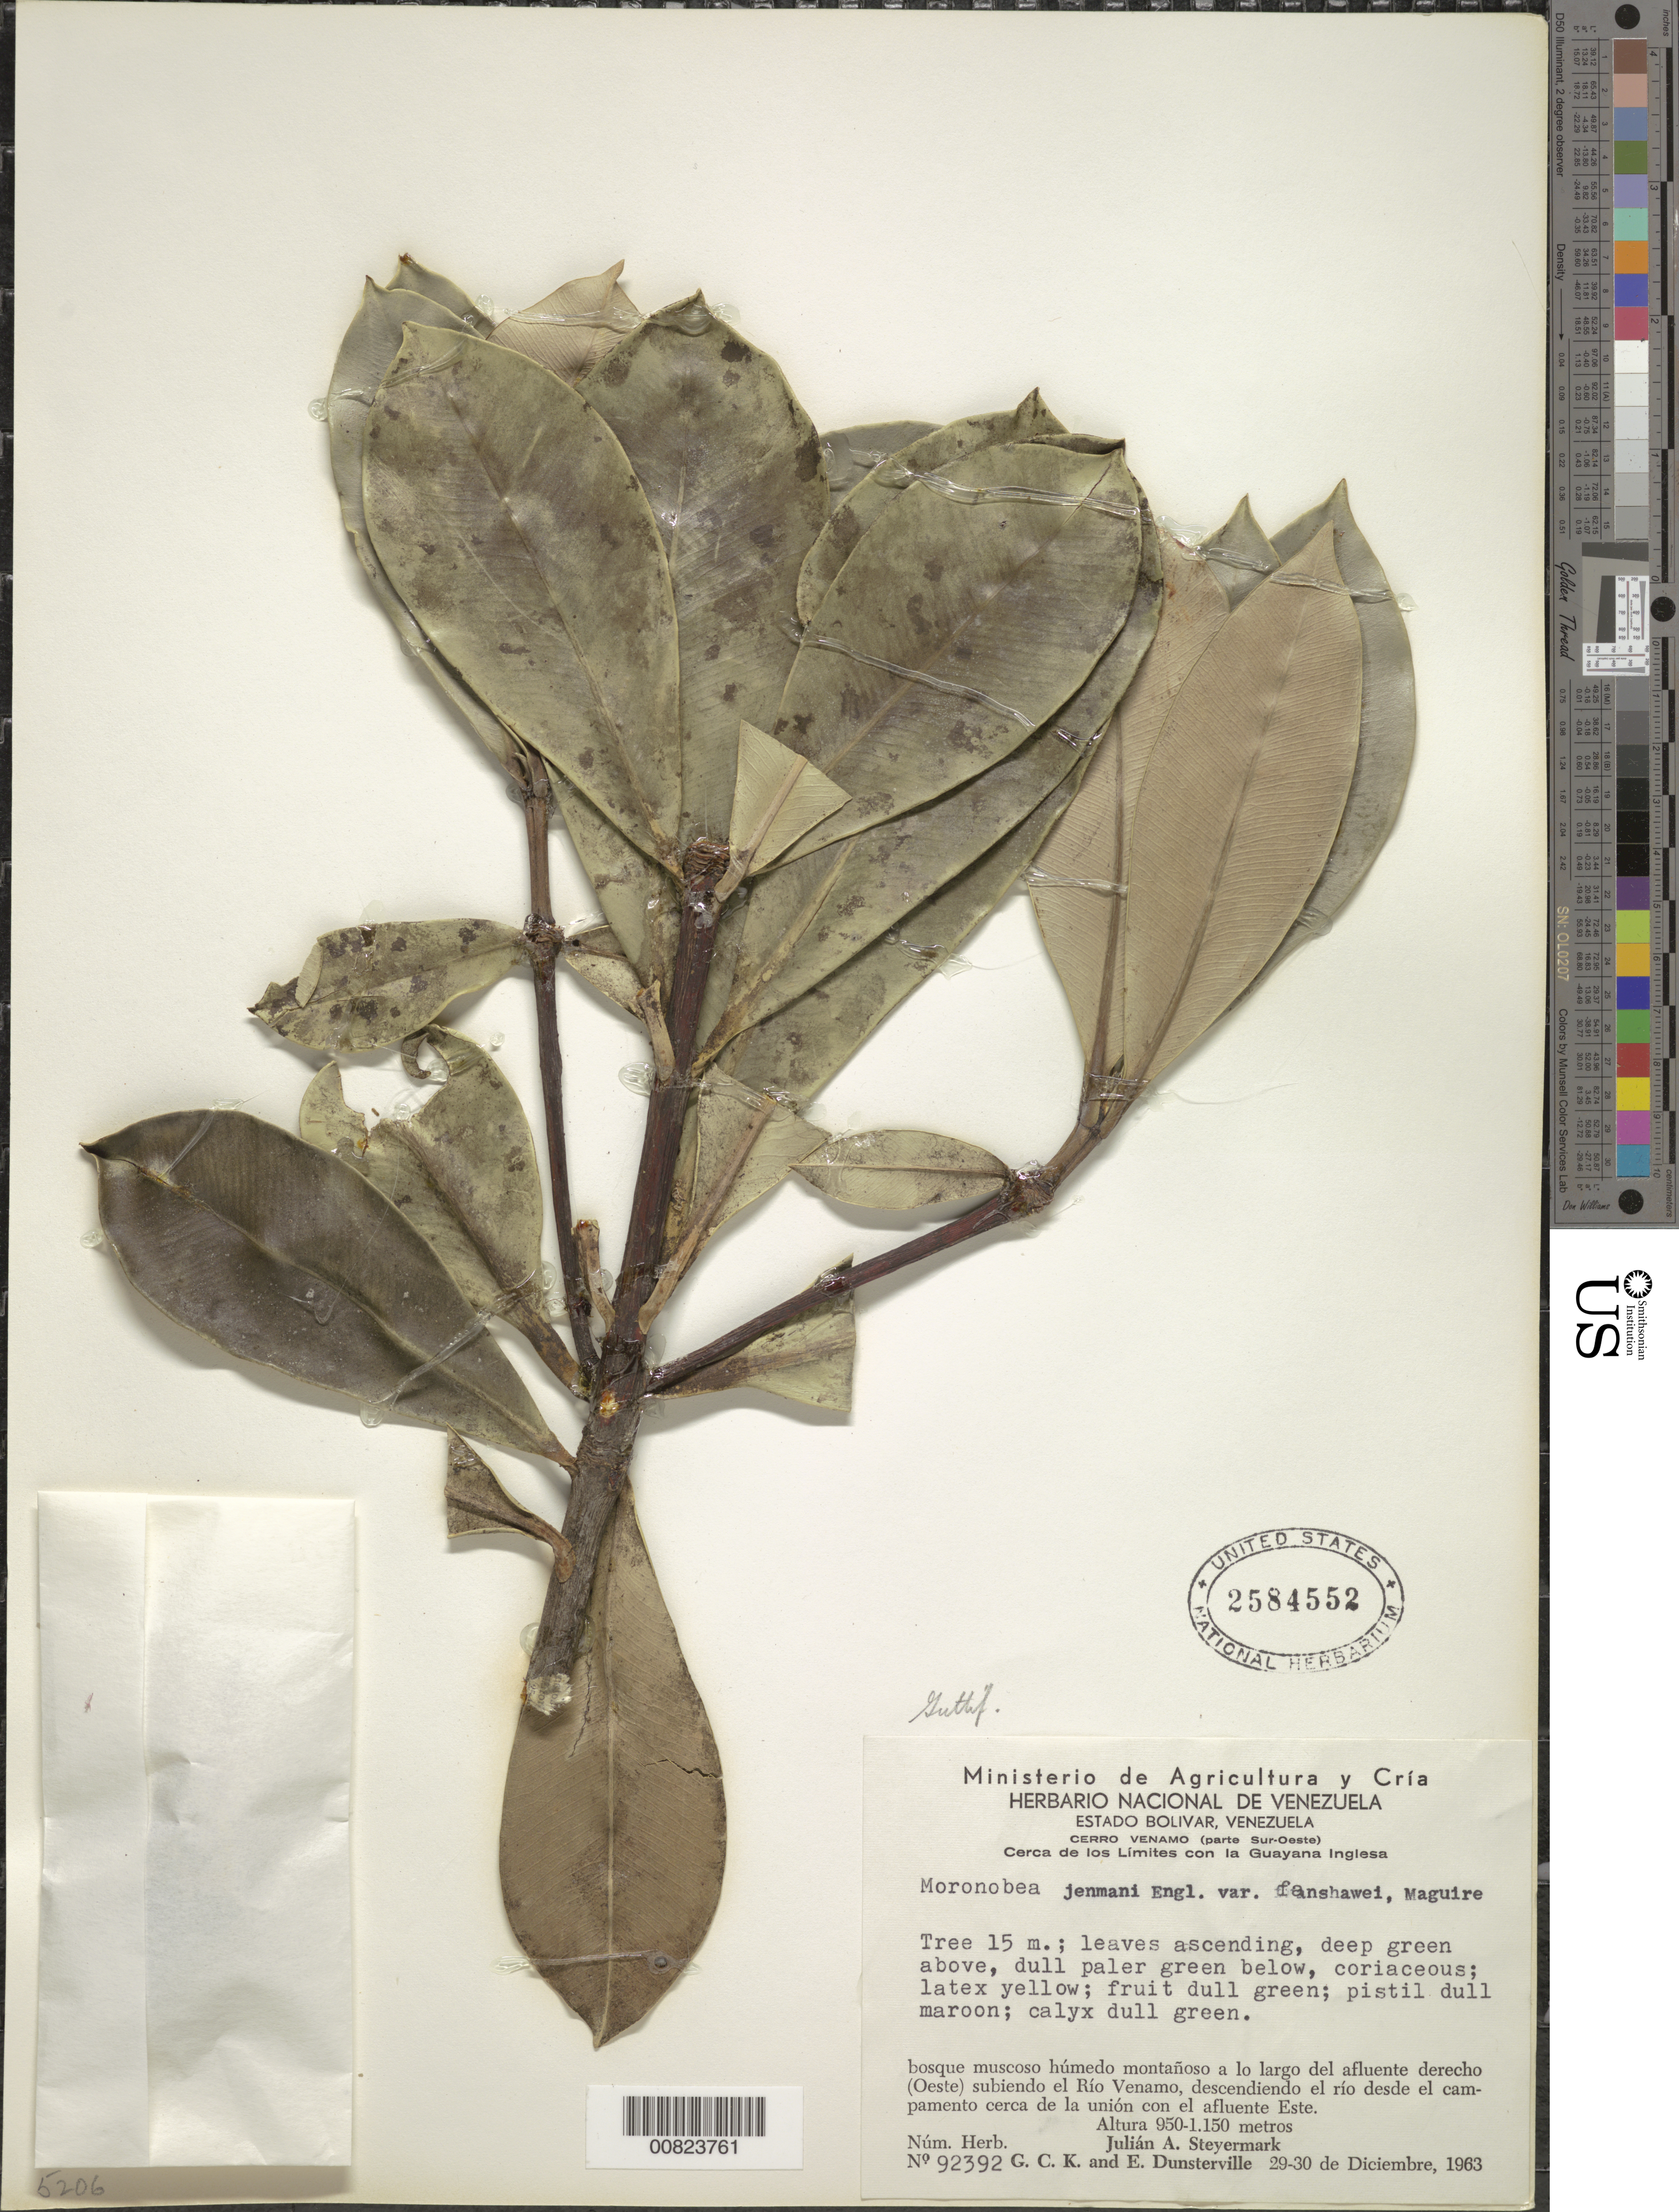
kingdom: Plantae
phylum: Tracheophyta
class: Magnoliopsida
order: Malpighiales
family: Clusiaceae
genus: Moronobea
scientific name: Moronobea jenmanii var. fanshawei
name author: Maguire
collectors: J. Steyermark, G. C. K. Dunsterville & E. Dunsterville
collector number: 92392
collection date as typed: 29-Dec-63 to 30-Dec-63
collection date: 1963-12-29/1963-12-30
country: Venezuela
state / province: Bolívar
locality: Cerro Venamo, Río Venamo, descendiendo el río desde el campamento cerca de la union con el afluente Este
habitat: Bosque muscoso humedo montanoso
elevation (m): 950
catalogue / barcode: US 2584552